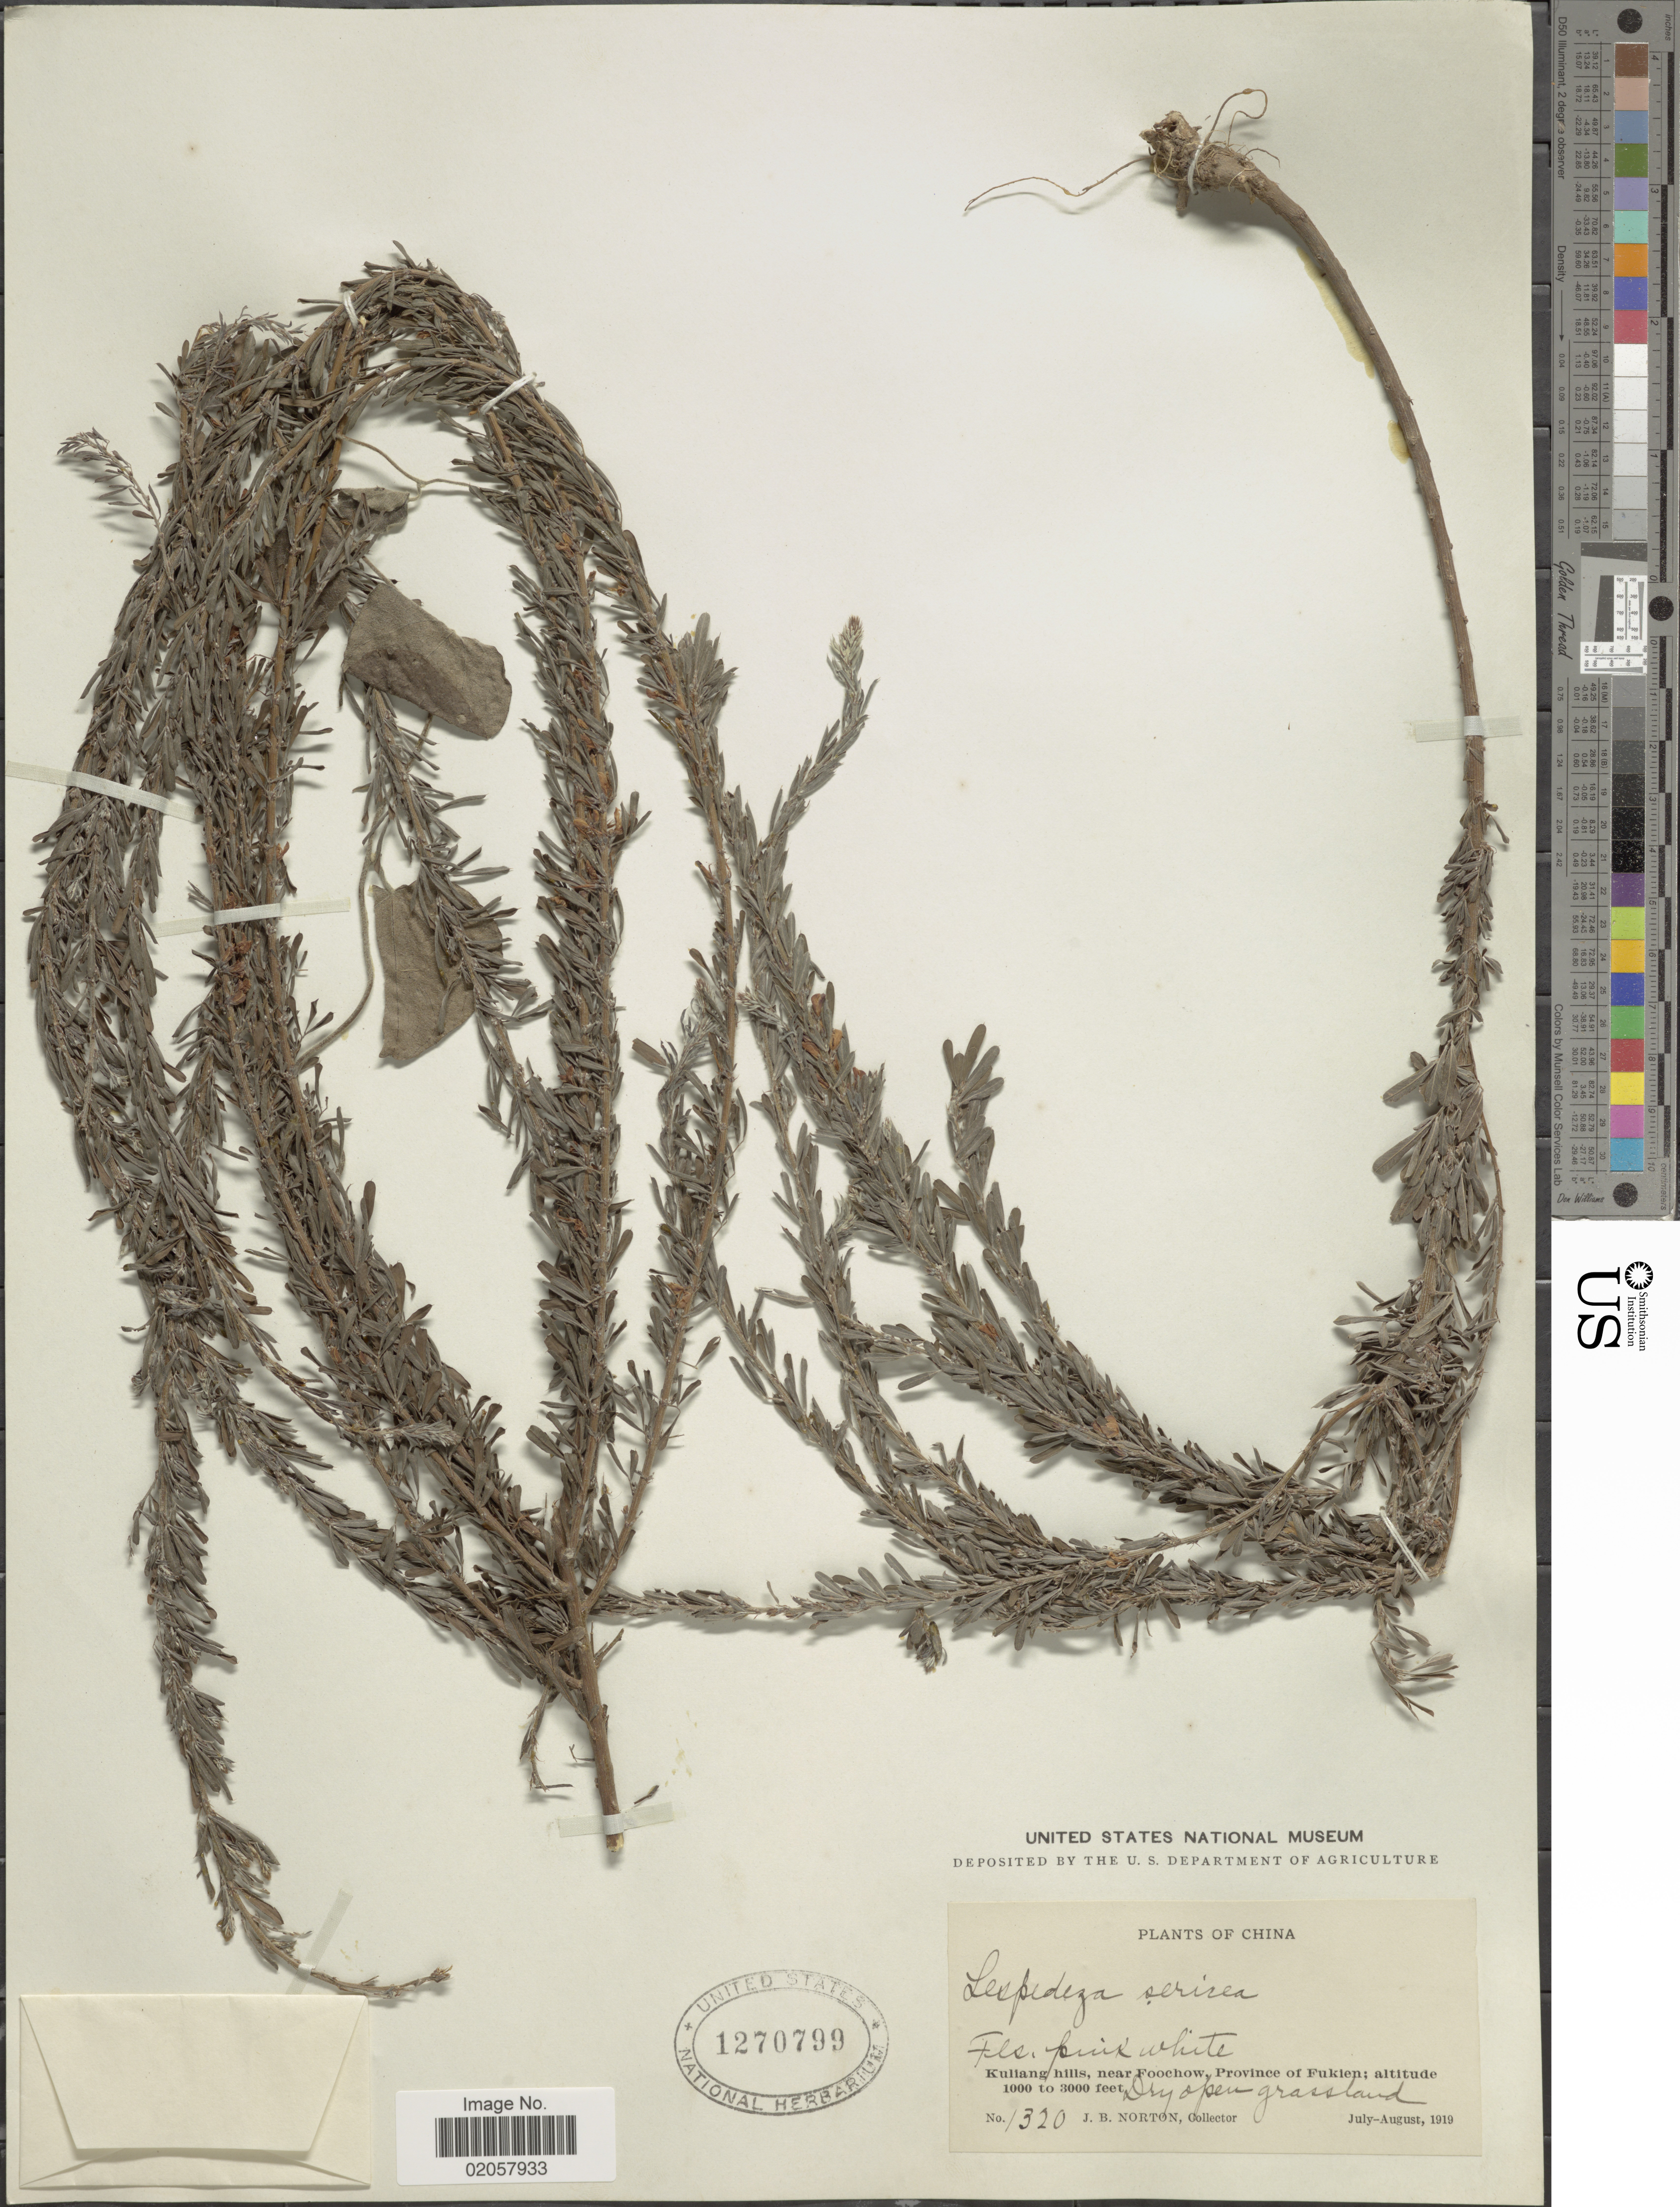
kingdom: Plantae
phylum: Tracheophyta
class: Magnoliopsida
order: Fabales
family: Fabaceae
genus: Lespedeza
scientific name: Lespedeza cuneata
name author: (Dum. Cours.) G. Don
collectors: J. B. Norton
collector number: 1320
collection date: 1919-07/1919-08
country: China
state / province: Fujian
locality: Kuliang hills, near Foochow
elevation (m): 305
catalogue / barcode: US 1270799